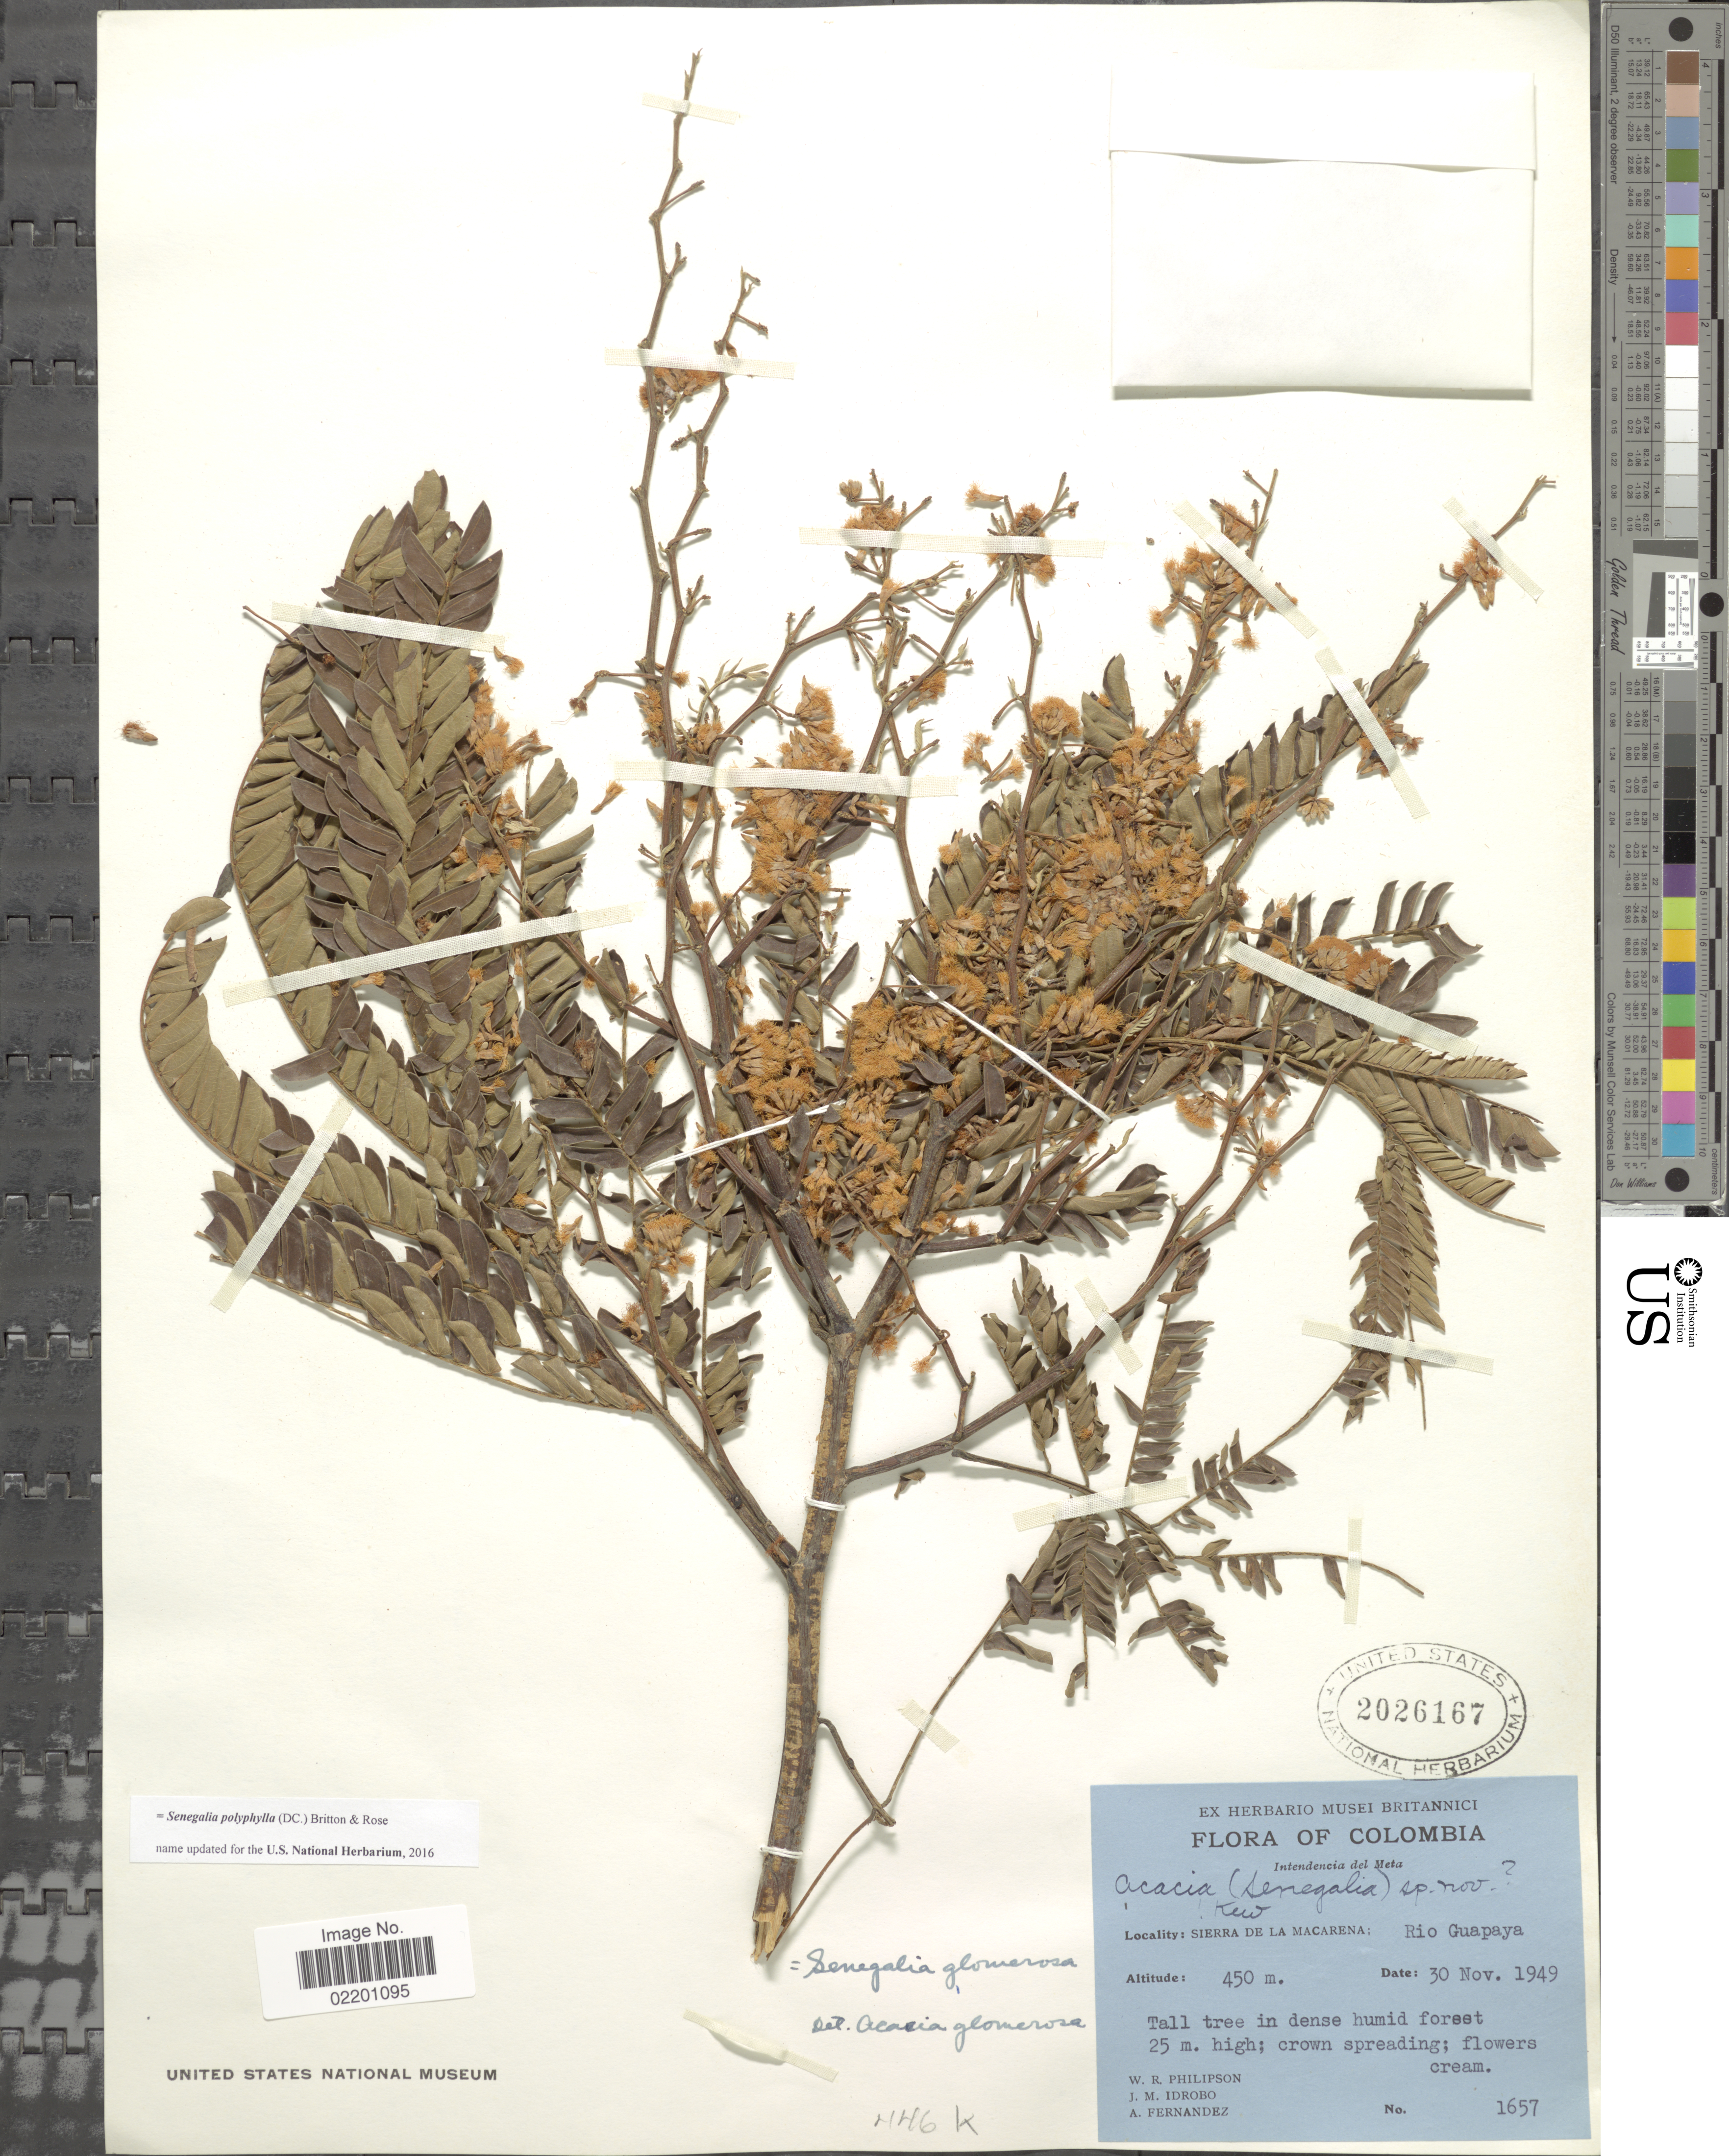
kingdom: Plantae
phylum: Tracheophyta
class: Magnoliopsida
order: Fabales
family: Fabaceae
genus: Senegalia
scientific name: Senegalia polyphylla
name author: (DC.) Britton & Rose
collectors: W. R. Philipson, J. M. Idrobo & A. Fernandez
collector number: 1657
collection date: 1949-11-30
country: Colombia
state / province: Meta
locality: Intendencia del Meta. Sierra de La Macarena; Rio Guapaya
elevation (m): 450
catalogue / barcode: US 2026167